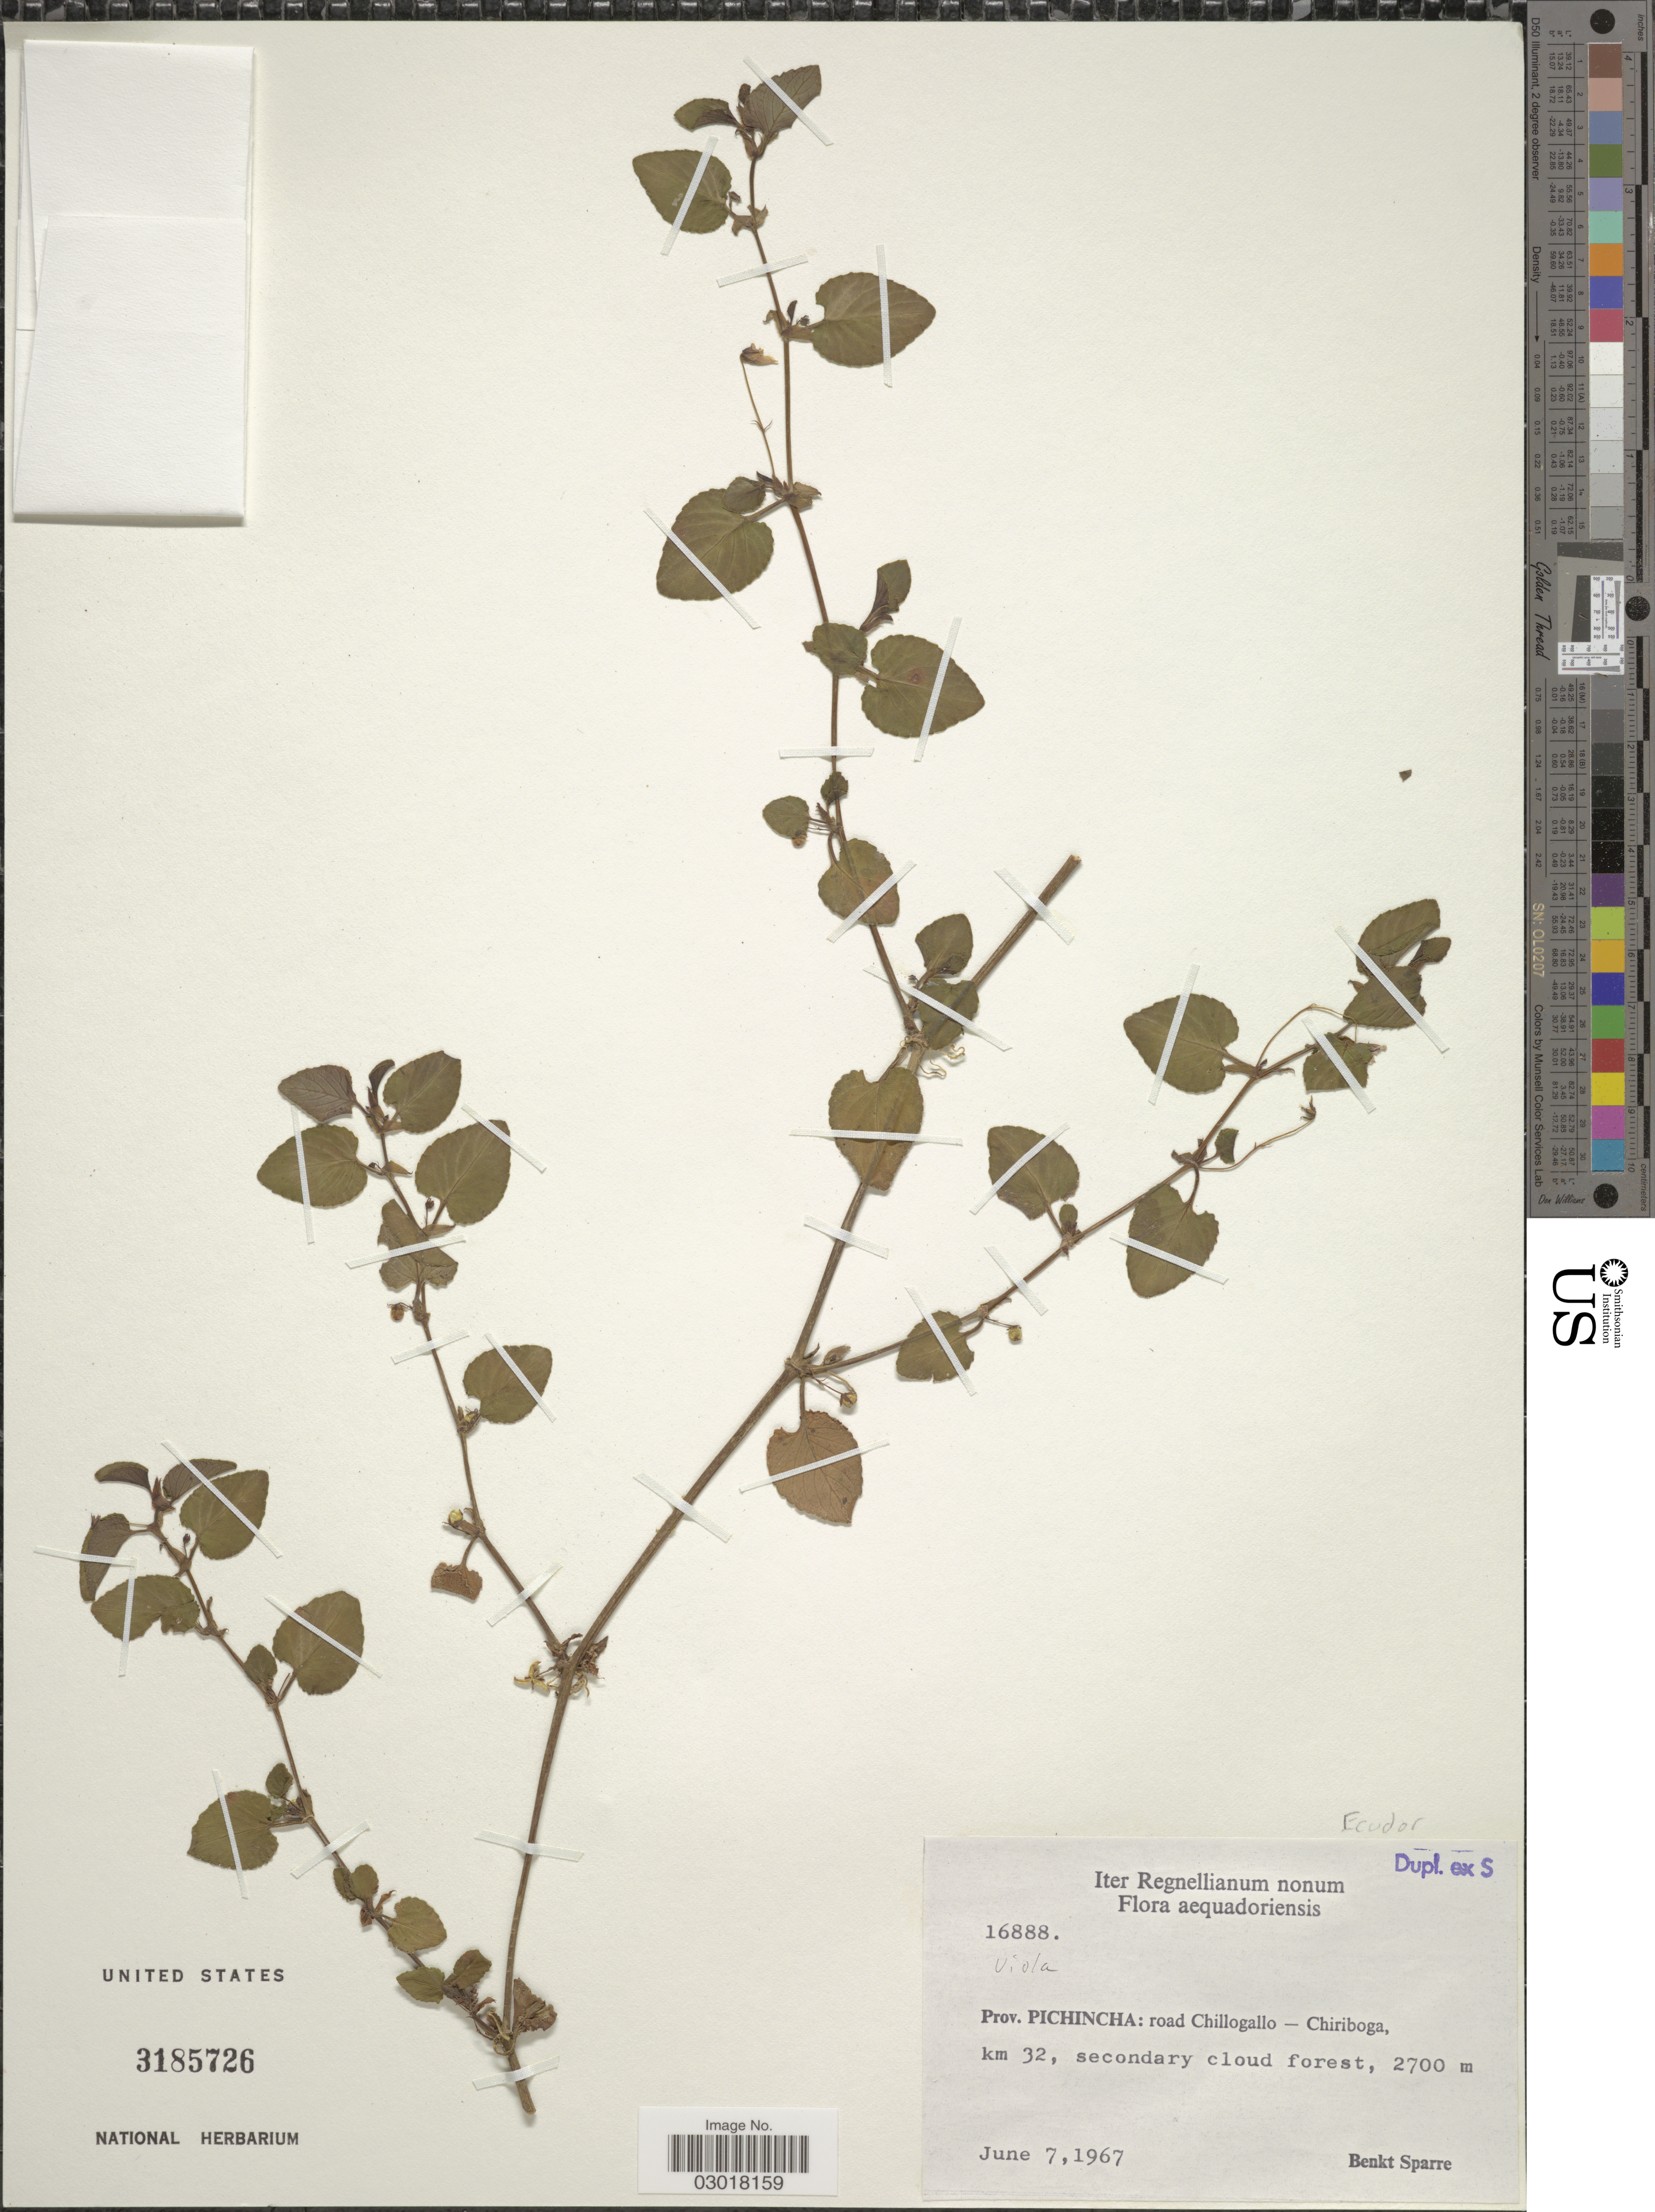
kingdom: Plantae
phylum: Tracheophyta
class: Magnoliopsida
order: Malpighiales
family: Violaceae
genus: Viola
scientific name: Viola sp.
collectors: B. Sparre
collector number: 16888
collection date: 1967-06-07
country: Ecuador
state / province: Pichincha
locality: Road Chillogallo - Chiriboga, km 32, secondary cloud forest.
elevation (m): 2700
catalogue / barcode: US 3185726